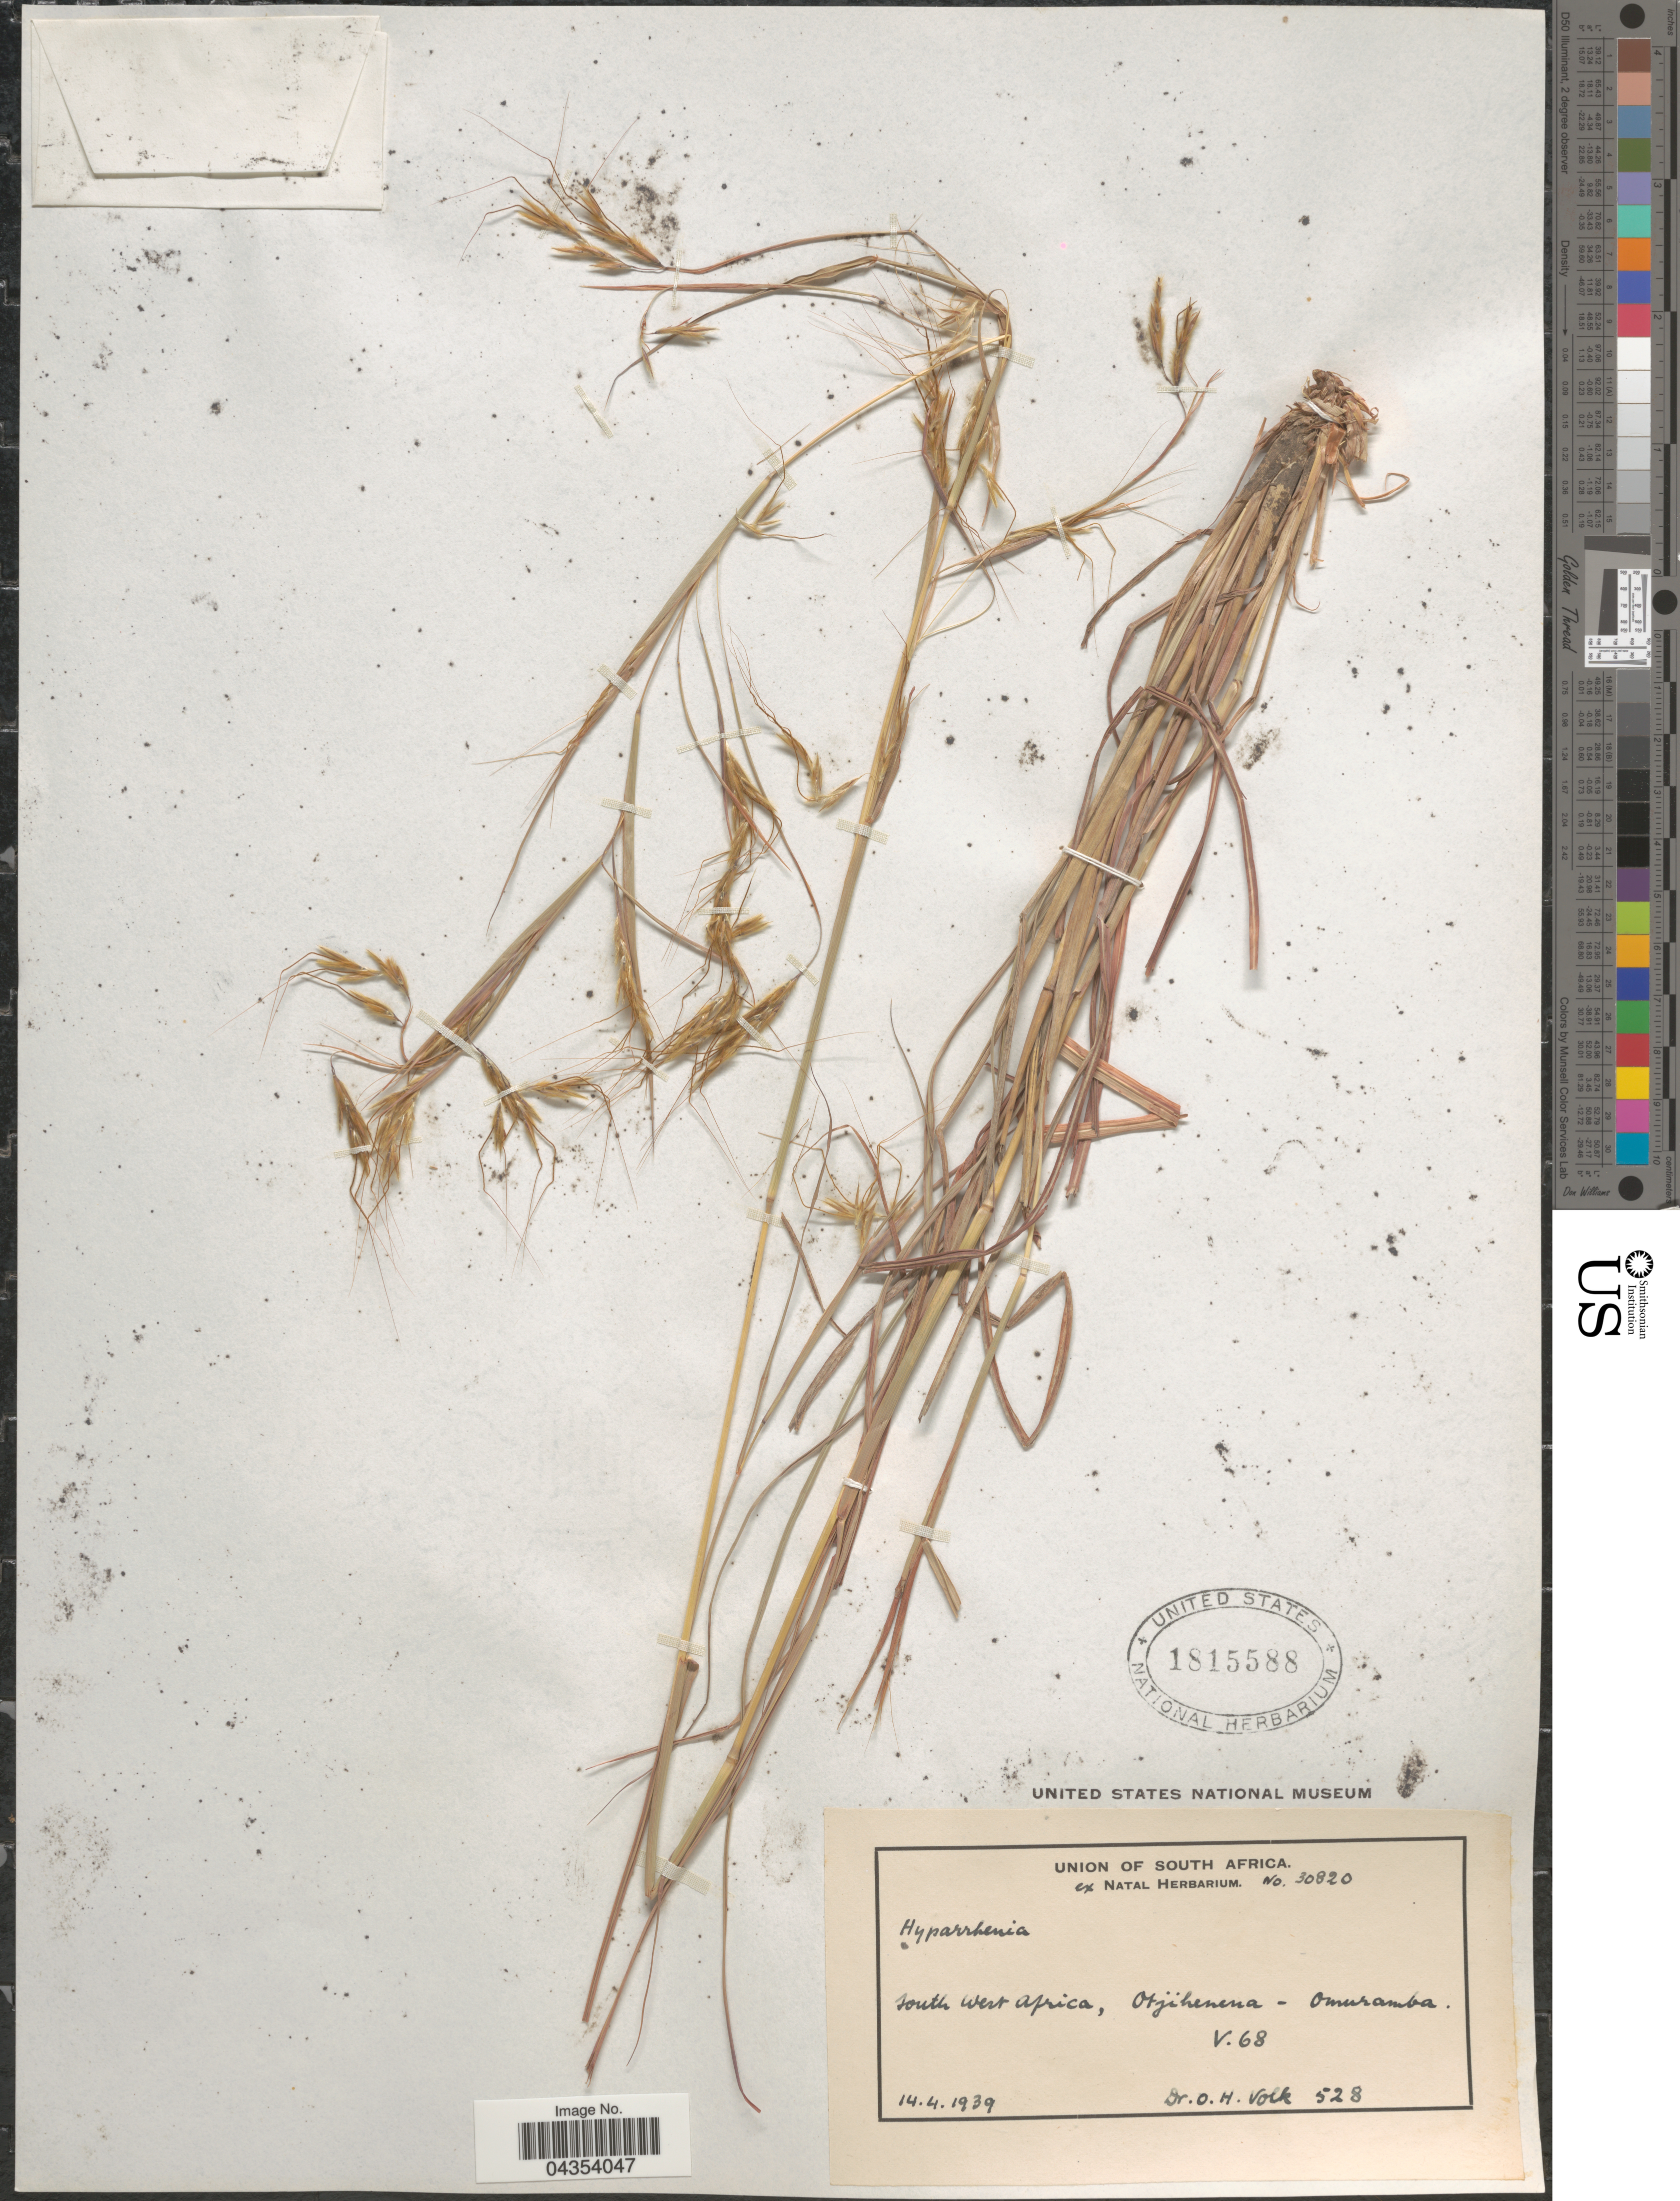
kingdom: Plantae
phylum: Tracheophyta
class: Liliopsida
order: Poales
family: Poaceae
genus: Hyparrhenia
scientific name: Hyparrhenia sp.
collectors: O. Volk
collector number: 528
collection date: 1939-04-14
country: Namibia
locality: South West Africa, Otjihenena - Omuramba. V68 [unsure placement]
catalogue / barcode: US 1815588